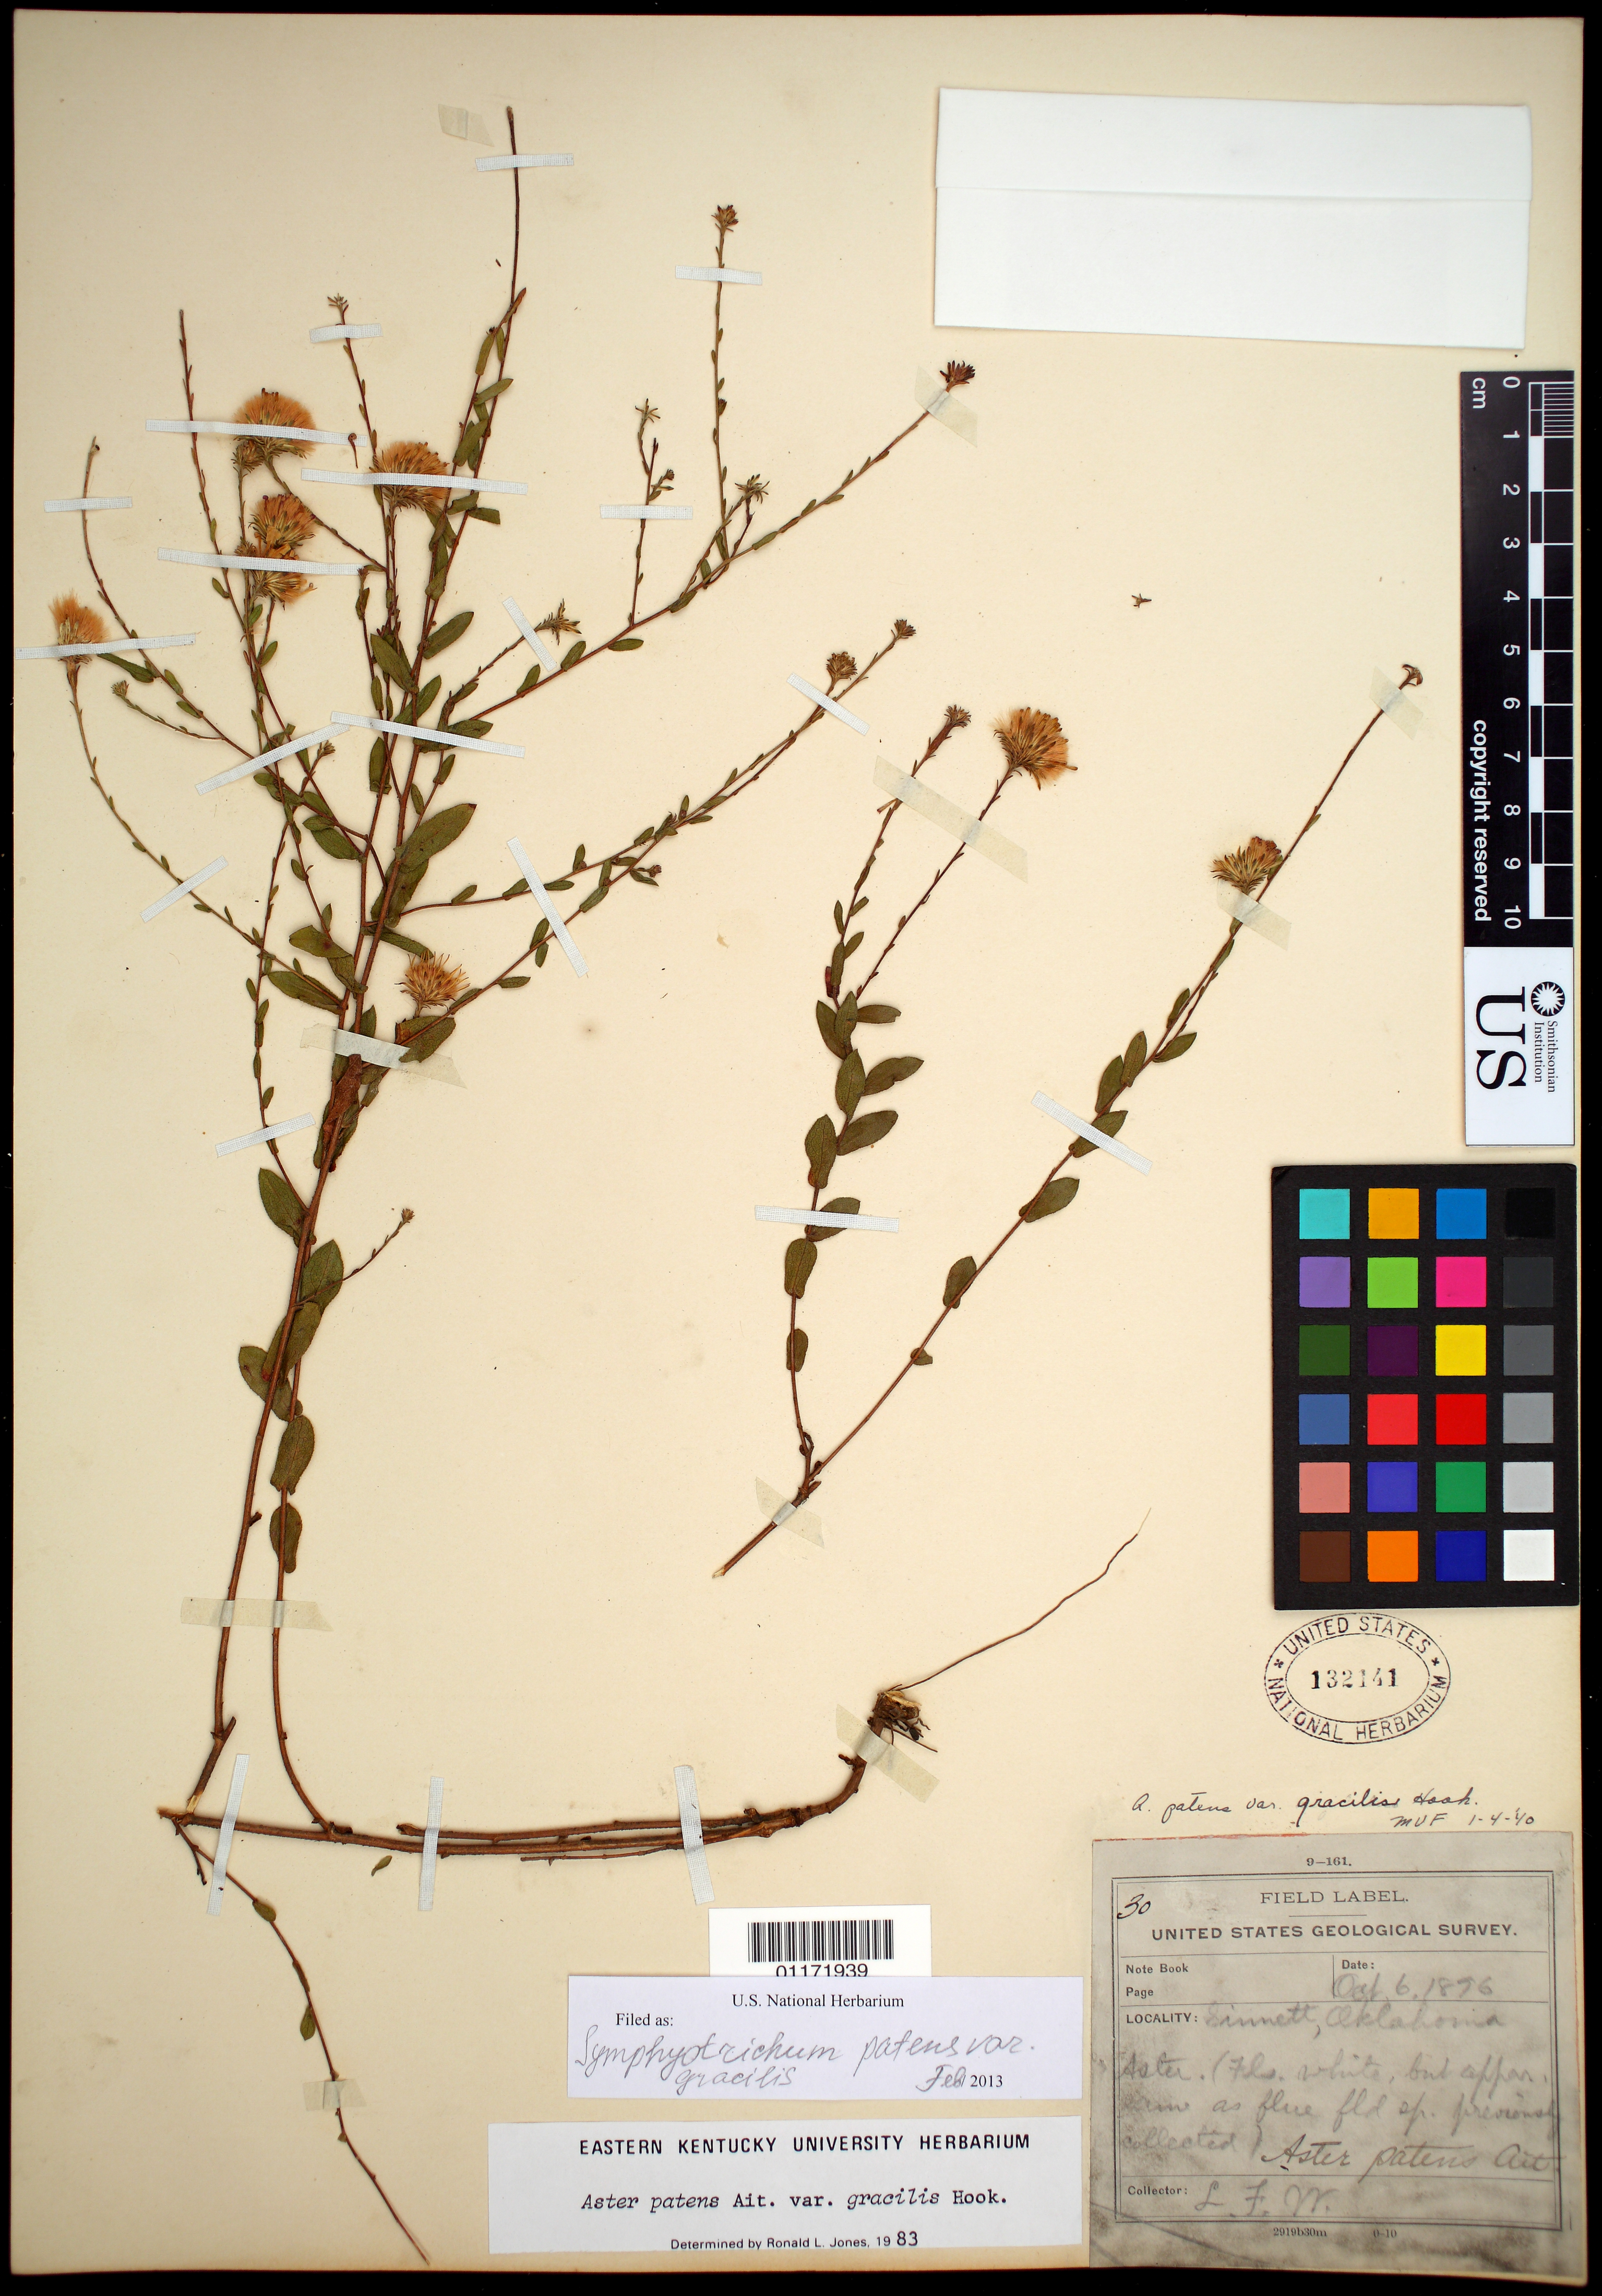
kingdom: Plantae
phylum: Tracheophyta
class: Magnoliopsida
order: Asterales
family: Asteraceae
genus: Symphyotrichum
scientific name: Symphyotrichum patens var. gracile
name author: (Hook.) G.L. Nesom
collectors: L. F. Ward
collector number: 30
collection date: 1896-10-06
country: United States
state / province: Oklahoma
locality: Sinnett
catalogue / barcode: US 132141